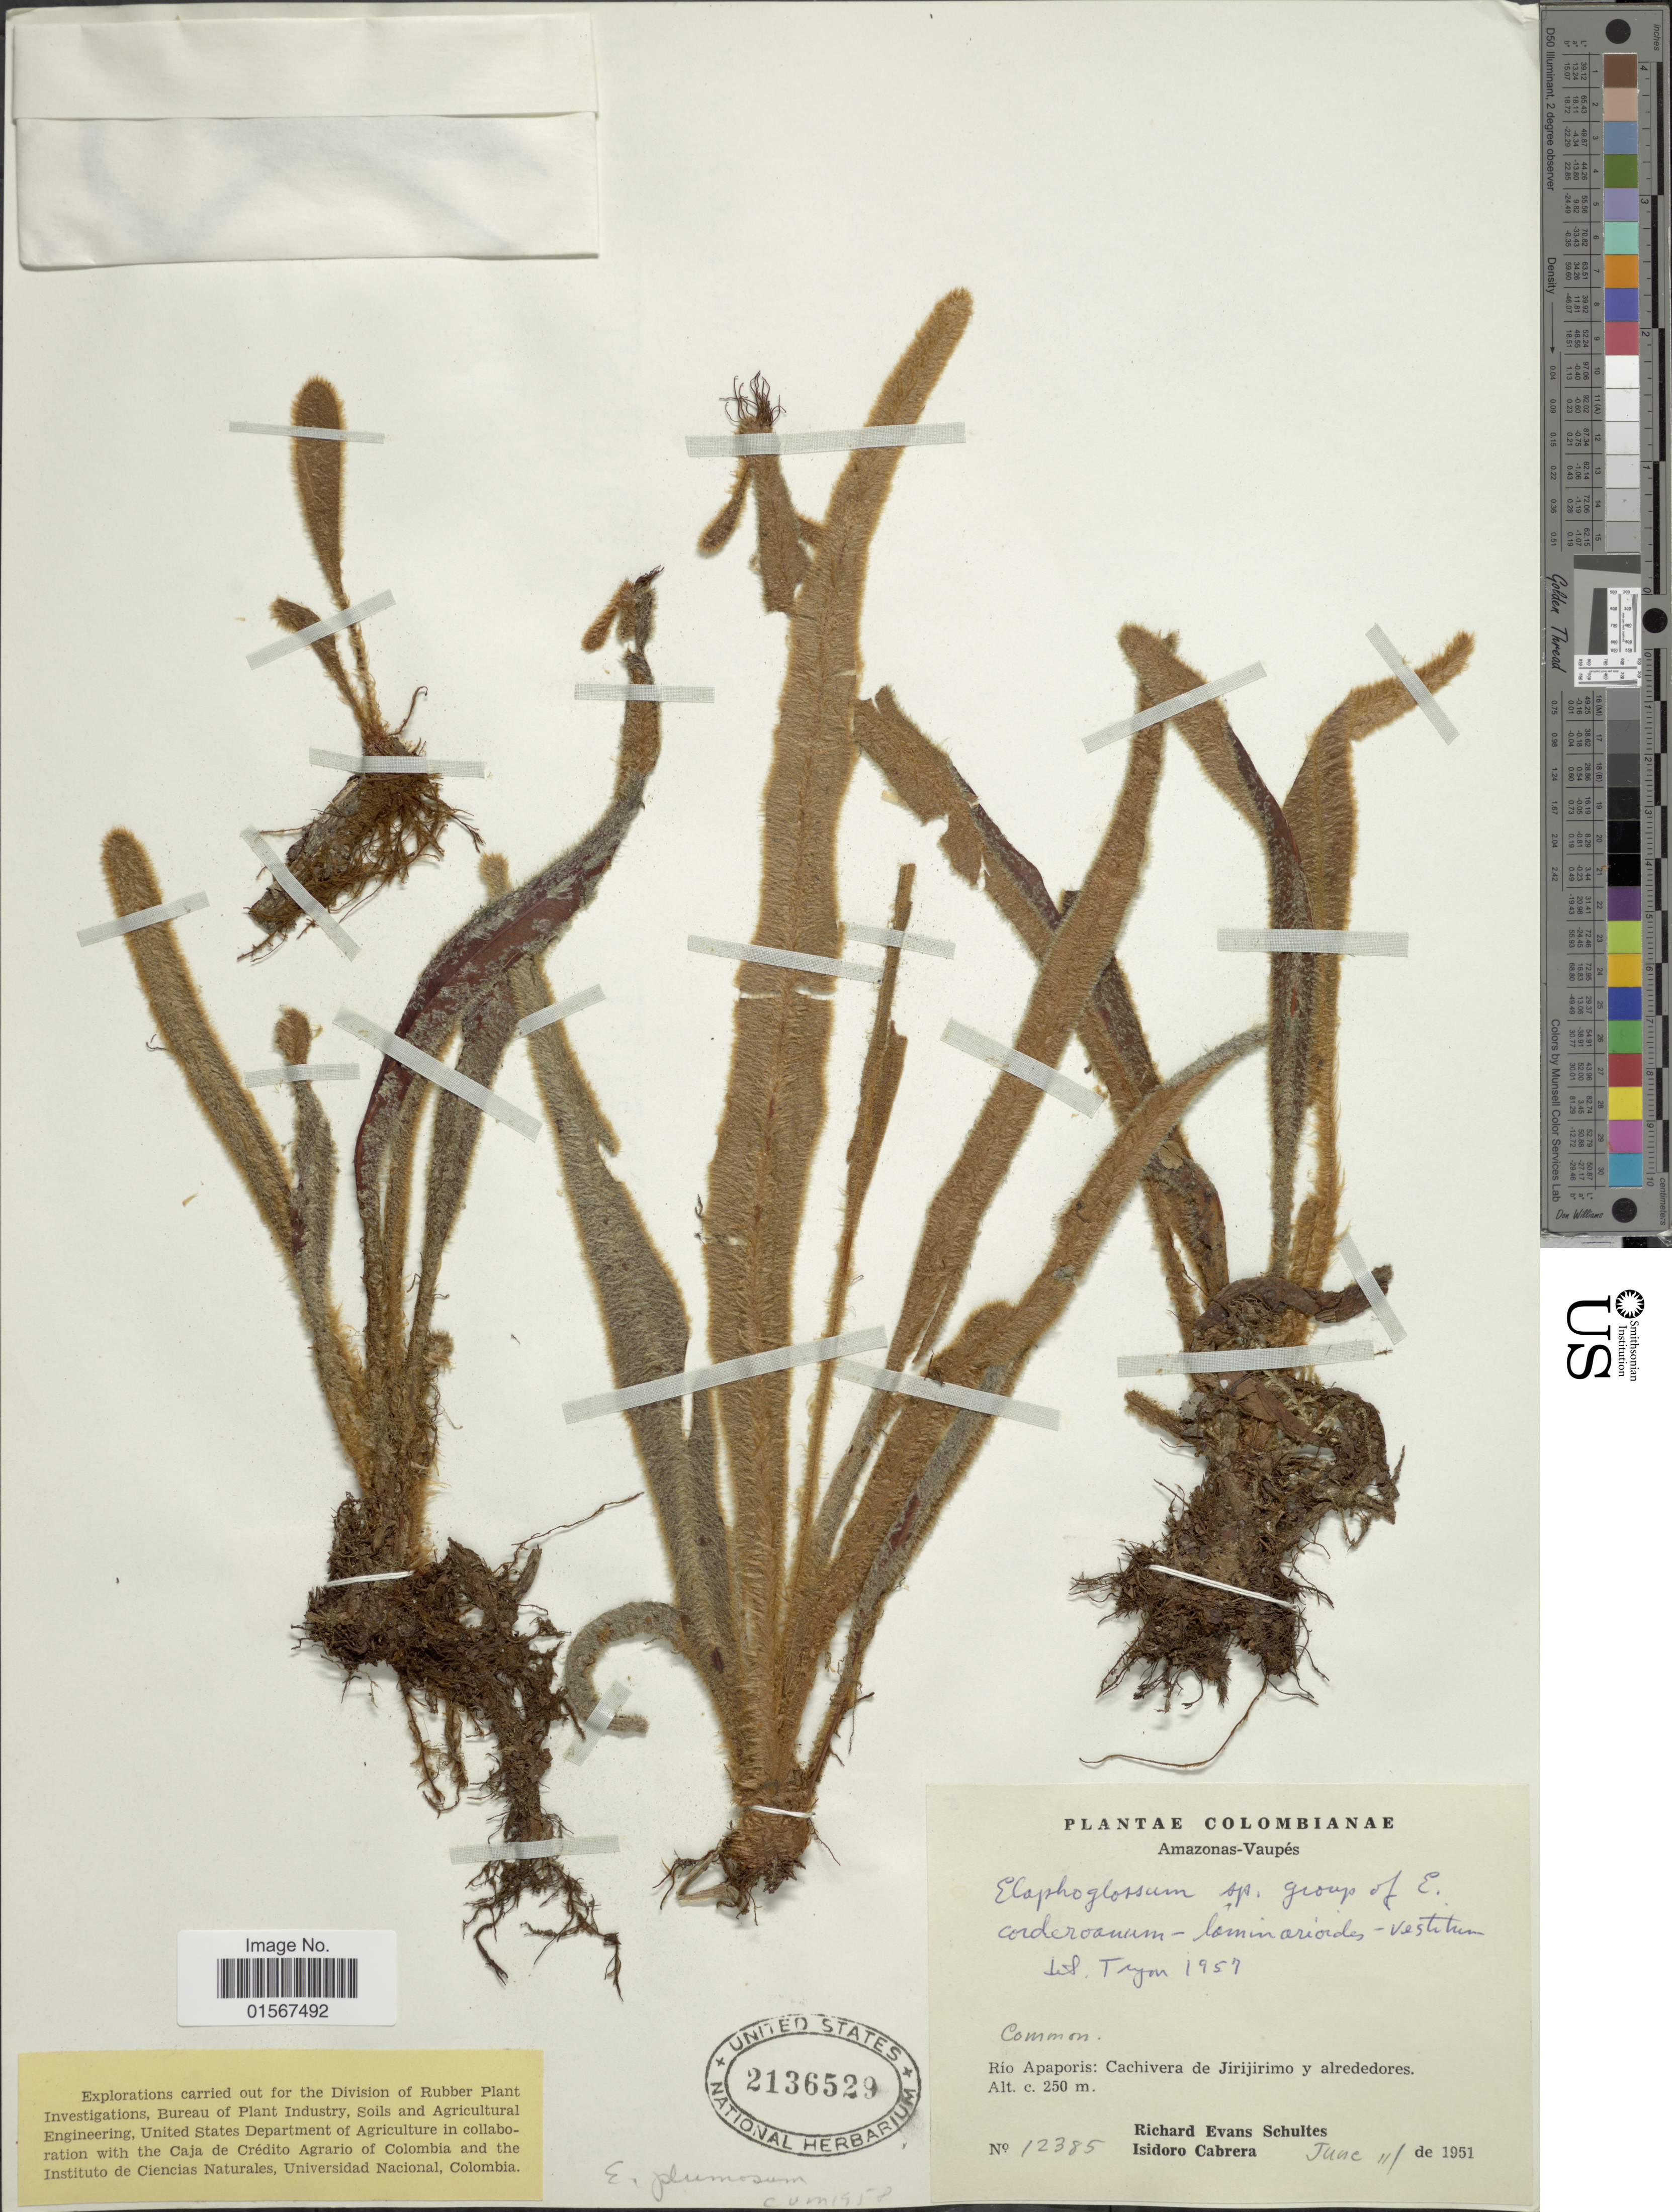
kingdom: Plantae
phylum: Tracheophyta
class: Polypodiopsida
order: Polypodiales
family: Dryopteridaceae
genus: Elaphoglossum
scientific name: Elaphoglossum plumosum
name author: (Fée) T. Moore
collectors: R. E. Schultes & I. Cabrera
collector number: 12385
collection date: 1951-06-11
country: Colombia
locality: Colombianae, Amazonas-Vaupés, Río Apaporis: Cachivera de Jirijirimo y alrededores.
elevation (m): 250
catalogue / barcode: US 2136529